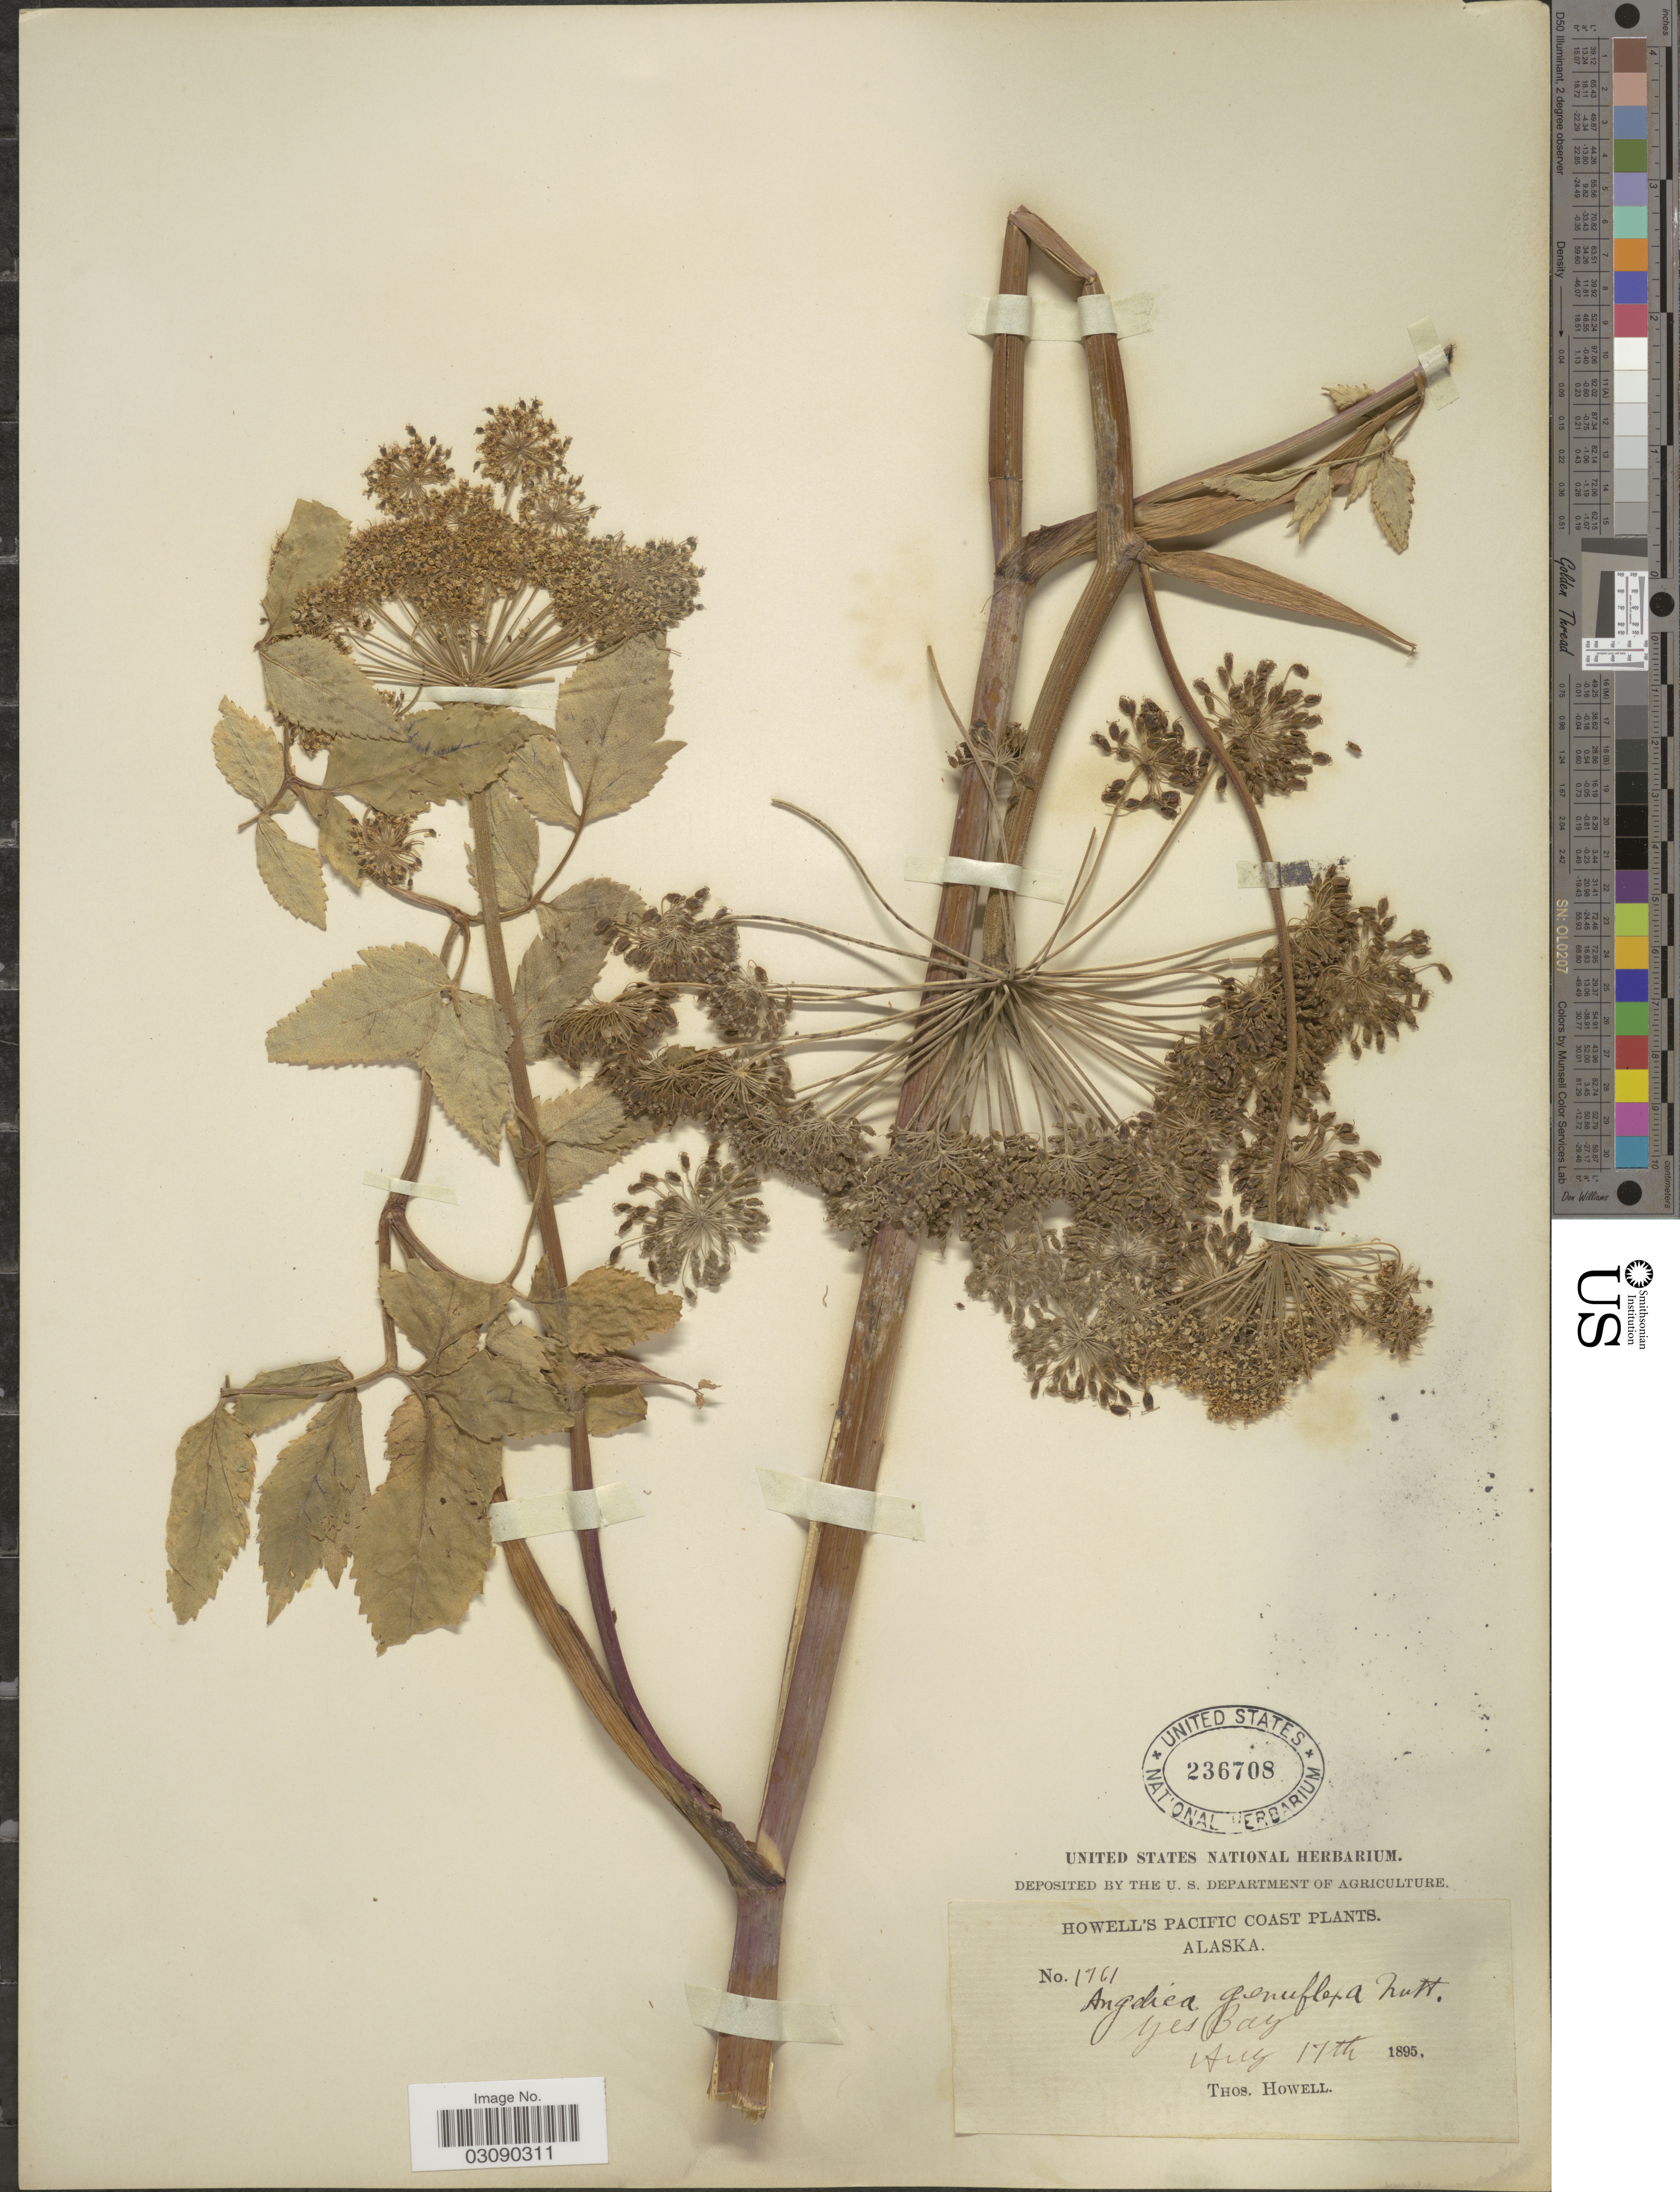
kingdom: Plantae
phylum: Tracheophyta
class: Magnoliopsida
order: Apiales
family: Apiaceae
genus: Angelica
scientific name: Angelica genuflexa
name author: Nutt.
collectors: T. Howell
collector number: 1761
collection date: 1895-08-17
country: United States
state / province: Alaska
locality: Pacific Coast, Yes Bay.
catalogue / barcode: US 236708